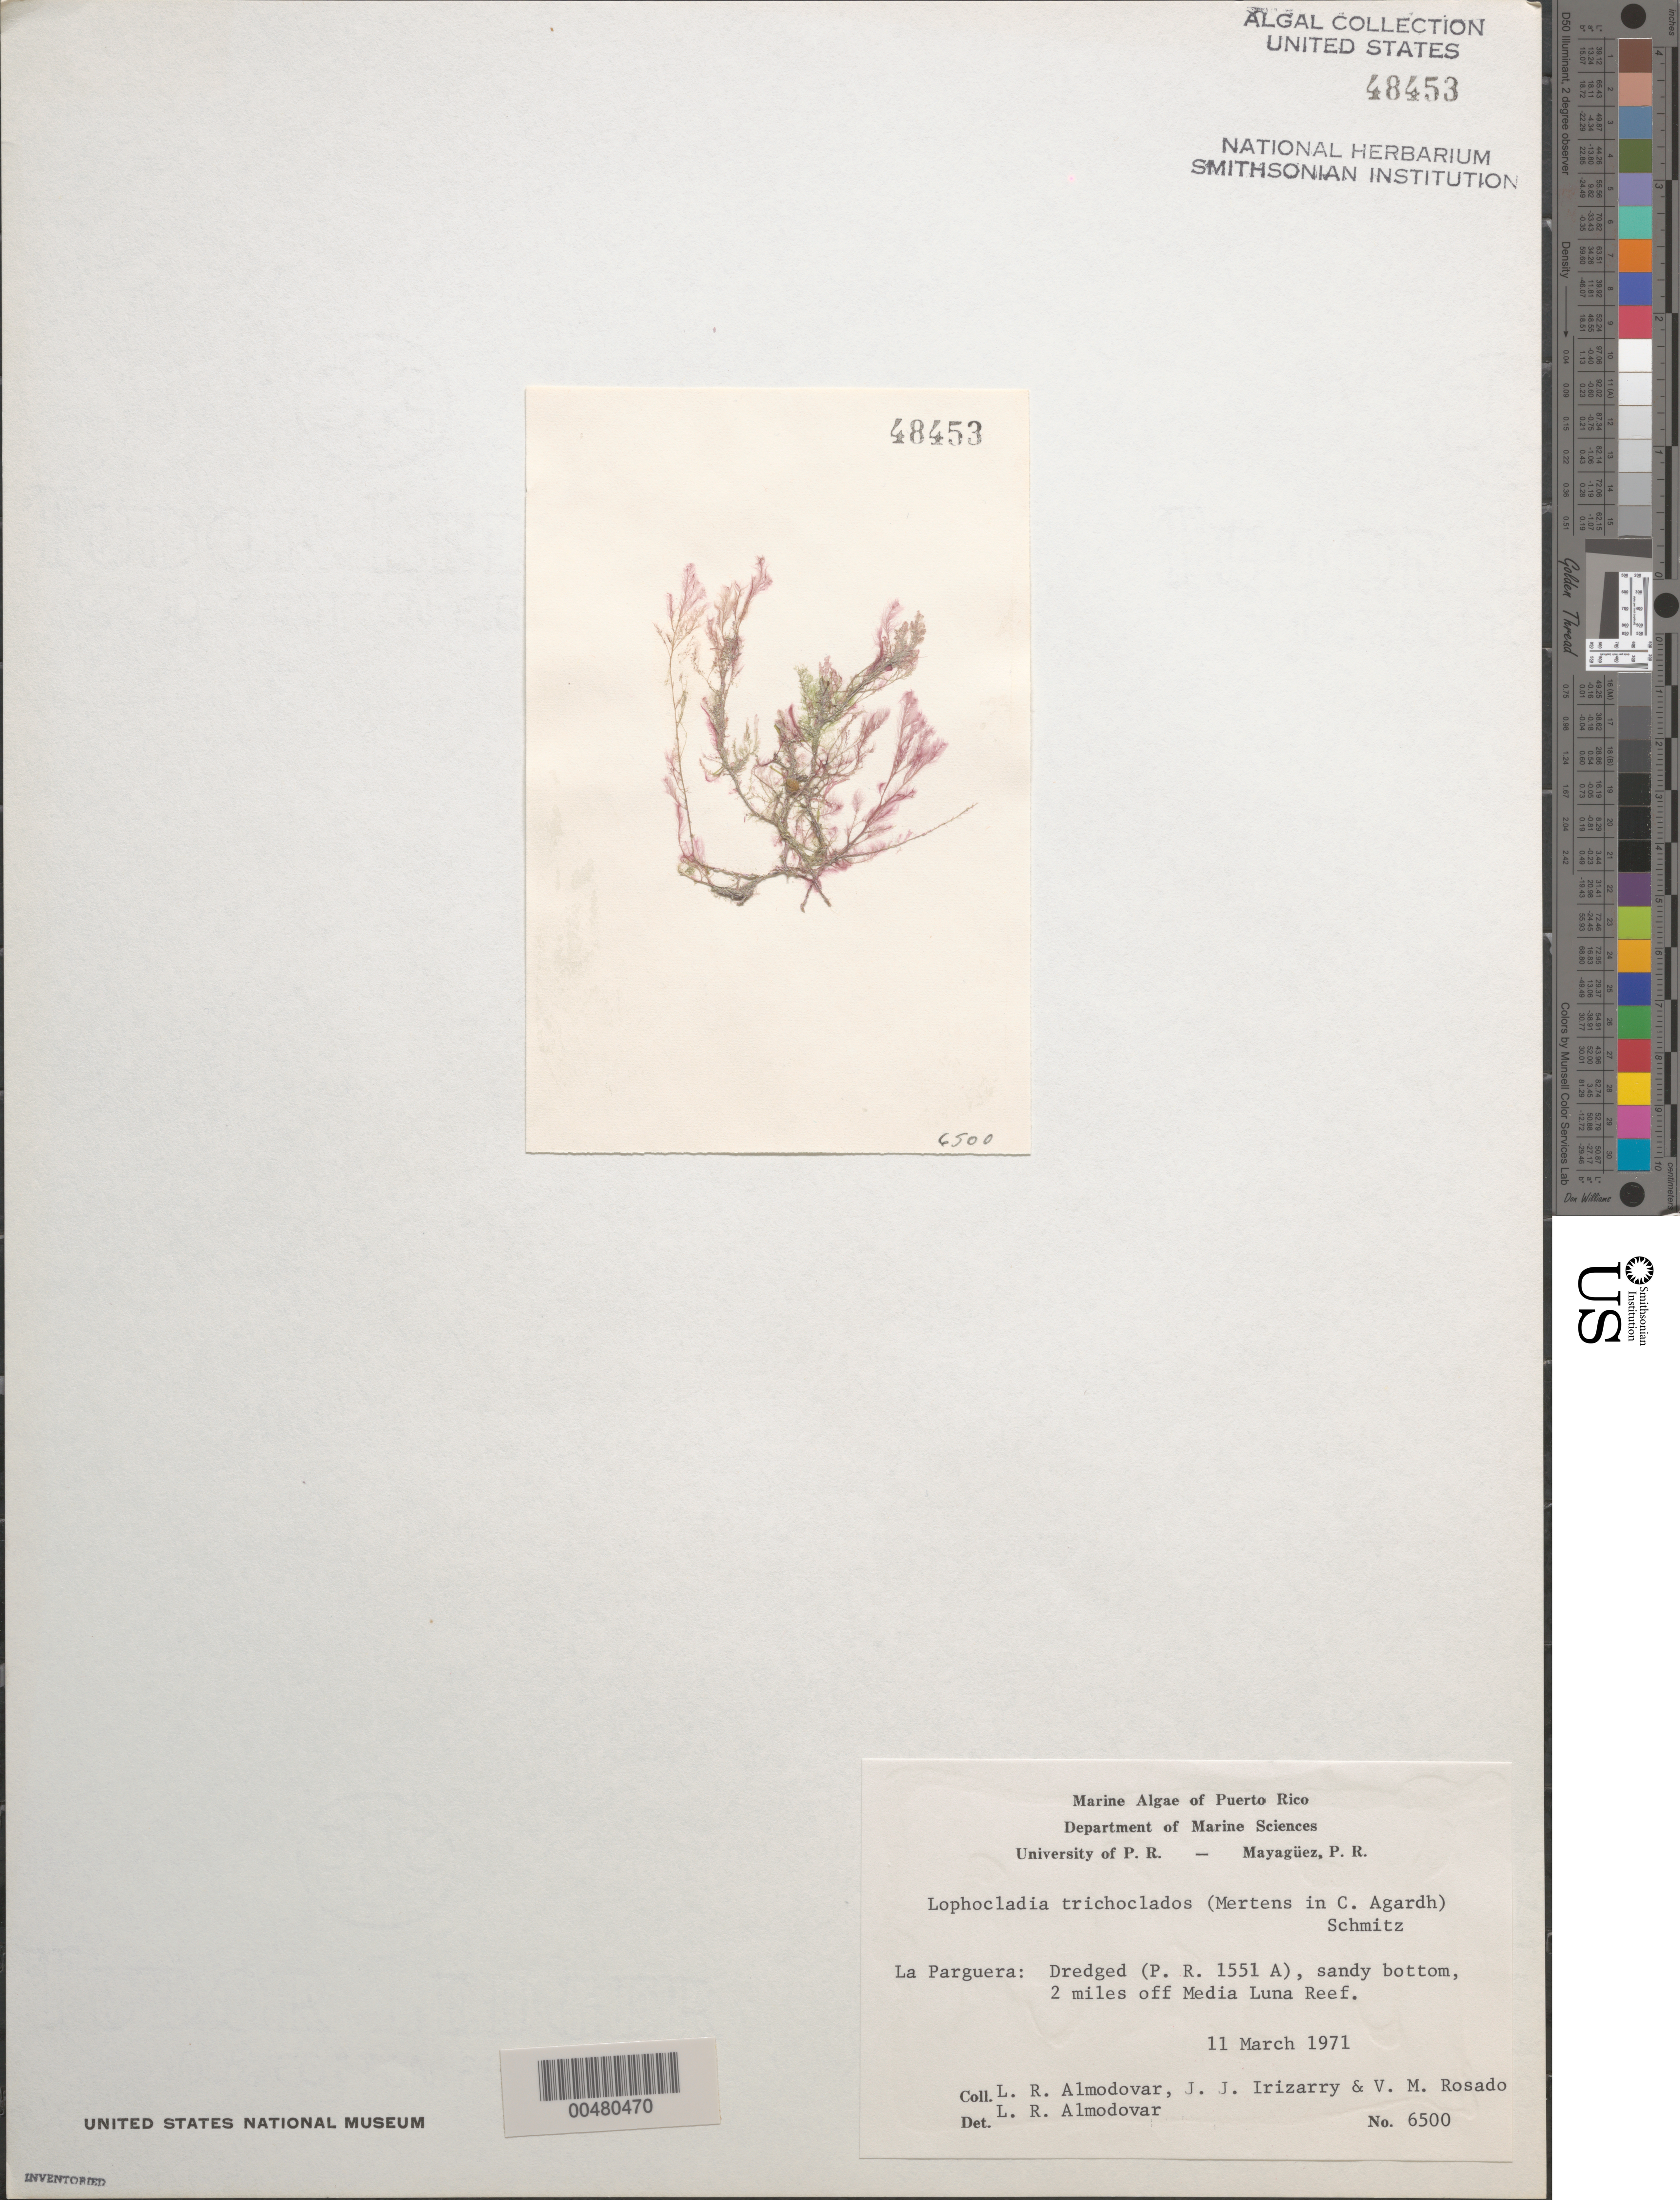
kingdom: Plantae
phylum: Rhodophyta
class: Florideophyceae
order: Ceramiales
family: Rhodomelaceae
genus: Lophocladia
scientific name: Lophocladia trichoclados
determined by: Almodovar, L. R.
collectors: L. Almodovar, J. Irizarry & V. Rosado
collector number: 6500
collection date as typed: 11 Mar 1971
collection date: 1971-03-11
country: Puerto Rico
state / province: Lajas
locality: La Parguera, 2 miles off Media Luna Reef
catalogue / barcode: US 48453